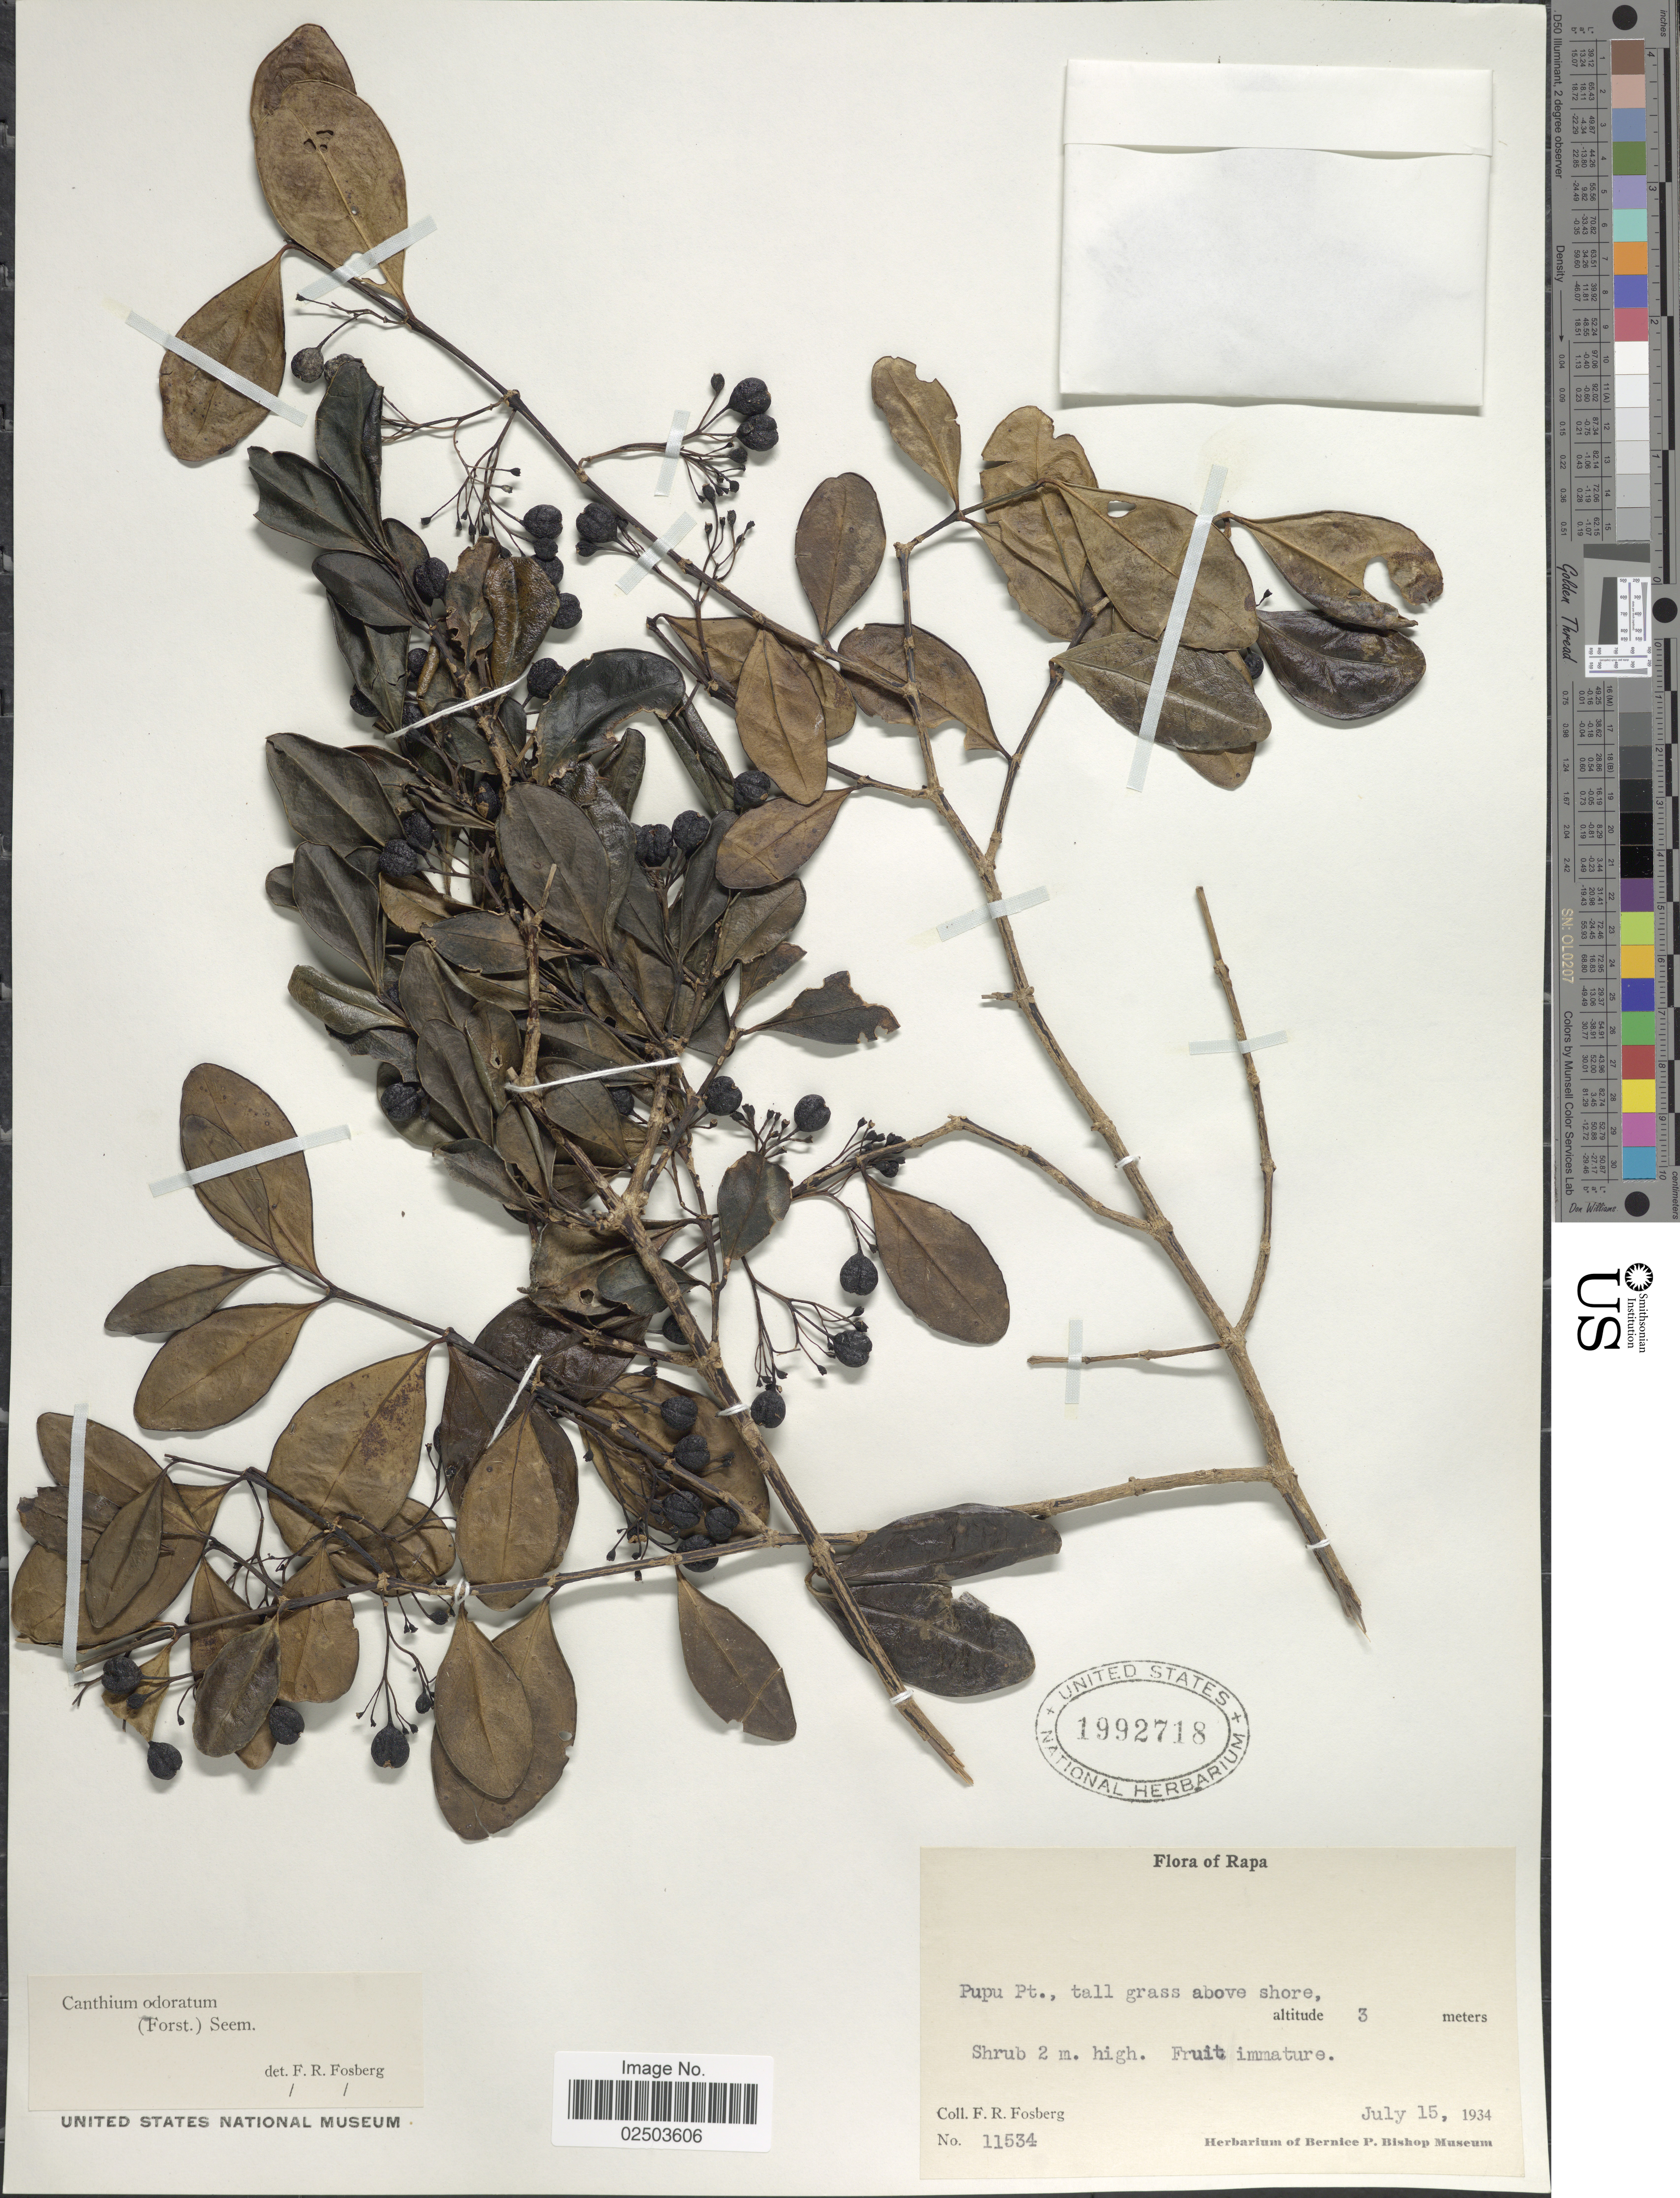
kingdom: Plantae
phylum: Tracheophyta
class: Magnoliopsida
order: Gentianales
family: Rubiaceae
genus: Canthium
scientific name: Canthium odoratum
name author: Seem.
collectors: F. R. Fosberg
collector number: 11534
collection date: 1934-07-15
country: French Polynesia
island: Rapa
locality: Rapa. Pupu Pt.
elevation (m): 3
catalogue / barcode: US 1992718